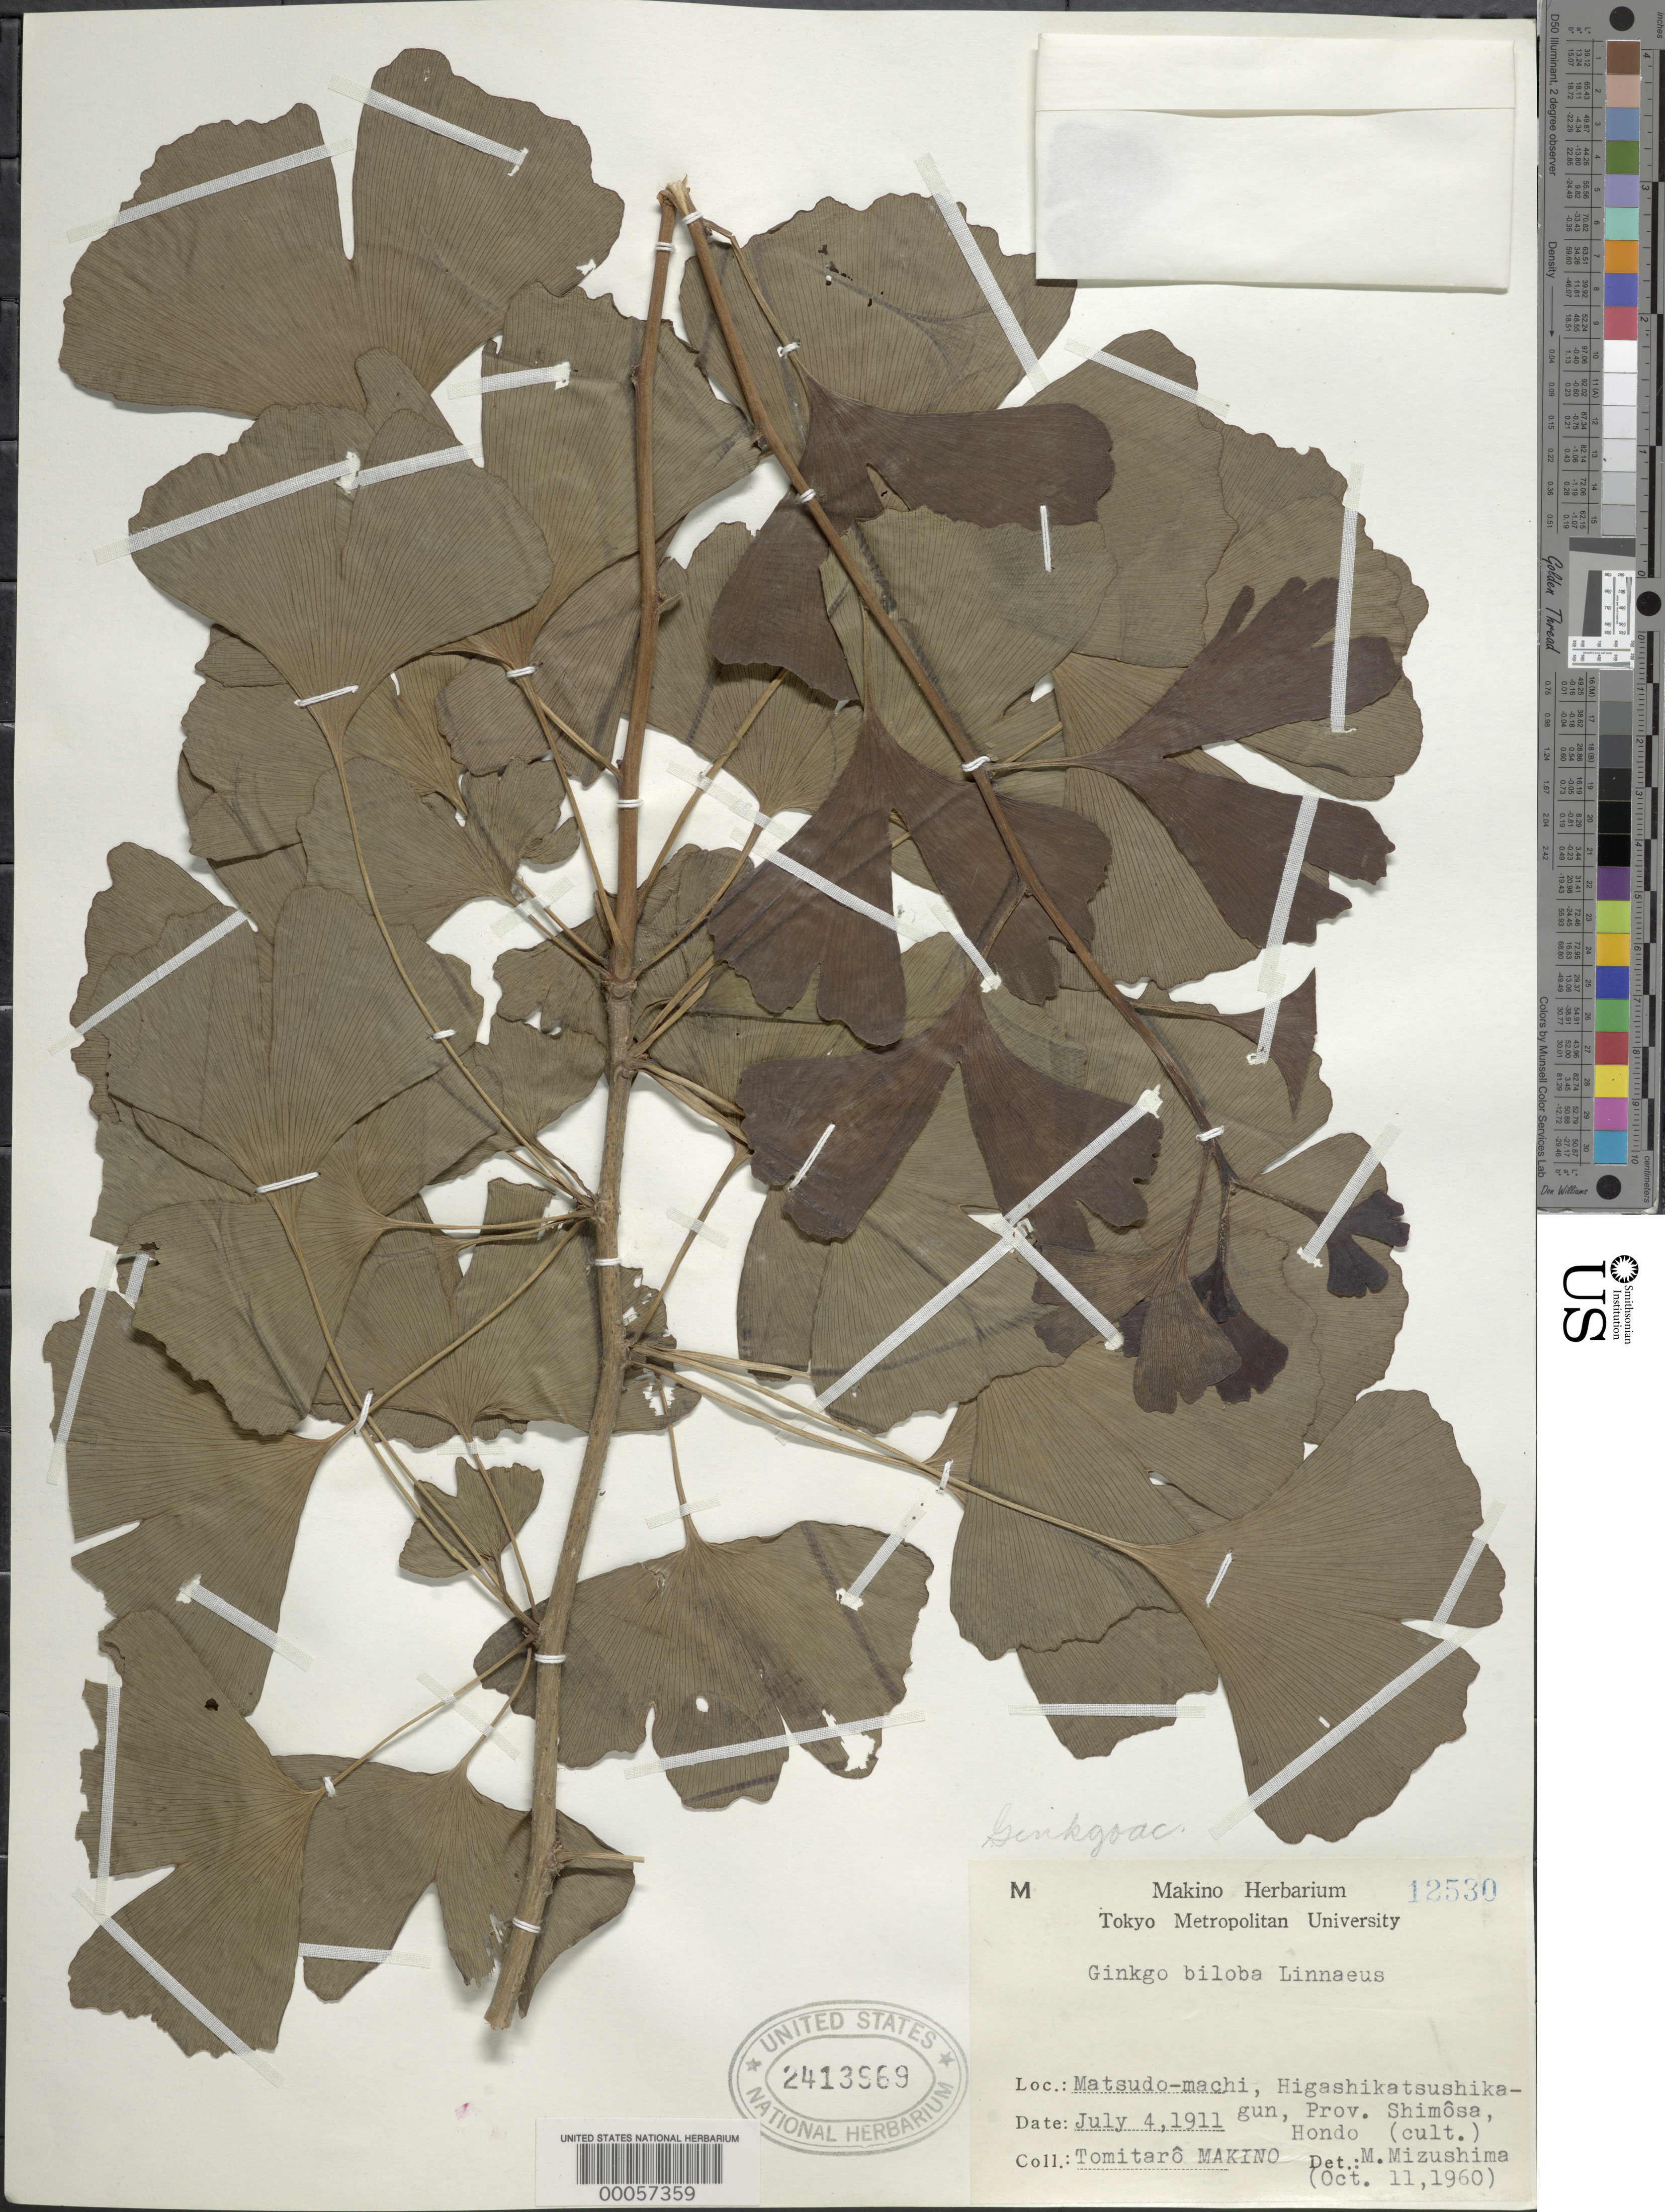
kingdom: Plantae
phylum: Tracheophyta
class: Ginkgoopsida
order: Ginkgoales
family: Ginkgoaceae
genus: Ginkgo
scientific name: Ginkgo biloba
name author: L.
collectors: T. Makino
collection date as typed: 04 Jul 1911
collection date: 1911-07-04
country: Japan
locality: Matsudo-machi, higashikatsushikagun, in shimosa prov.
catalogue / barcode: US 2413969